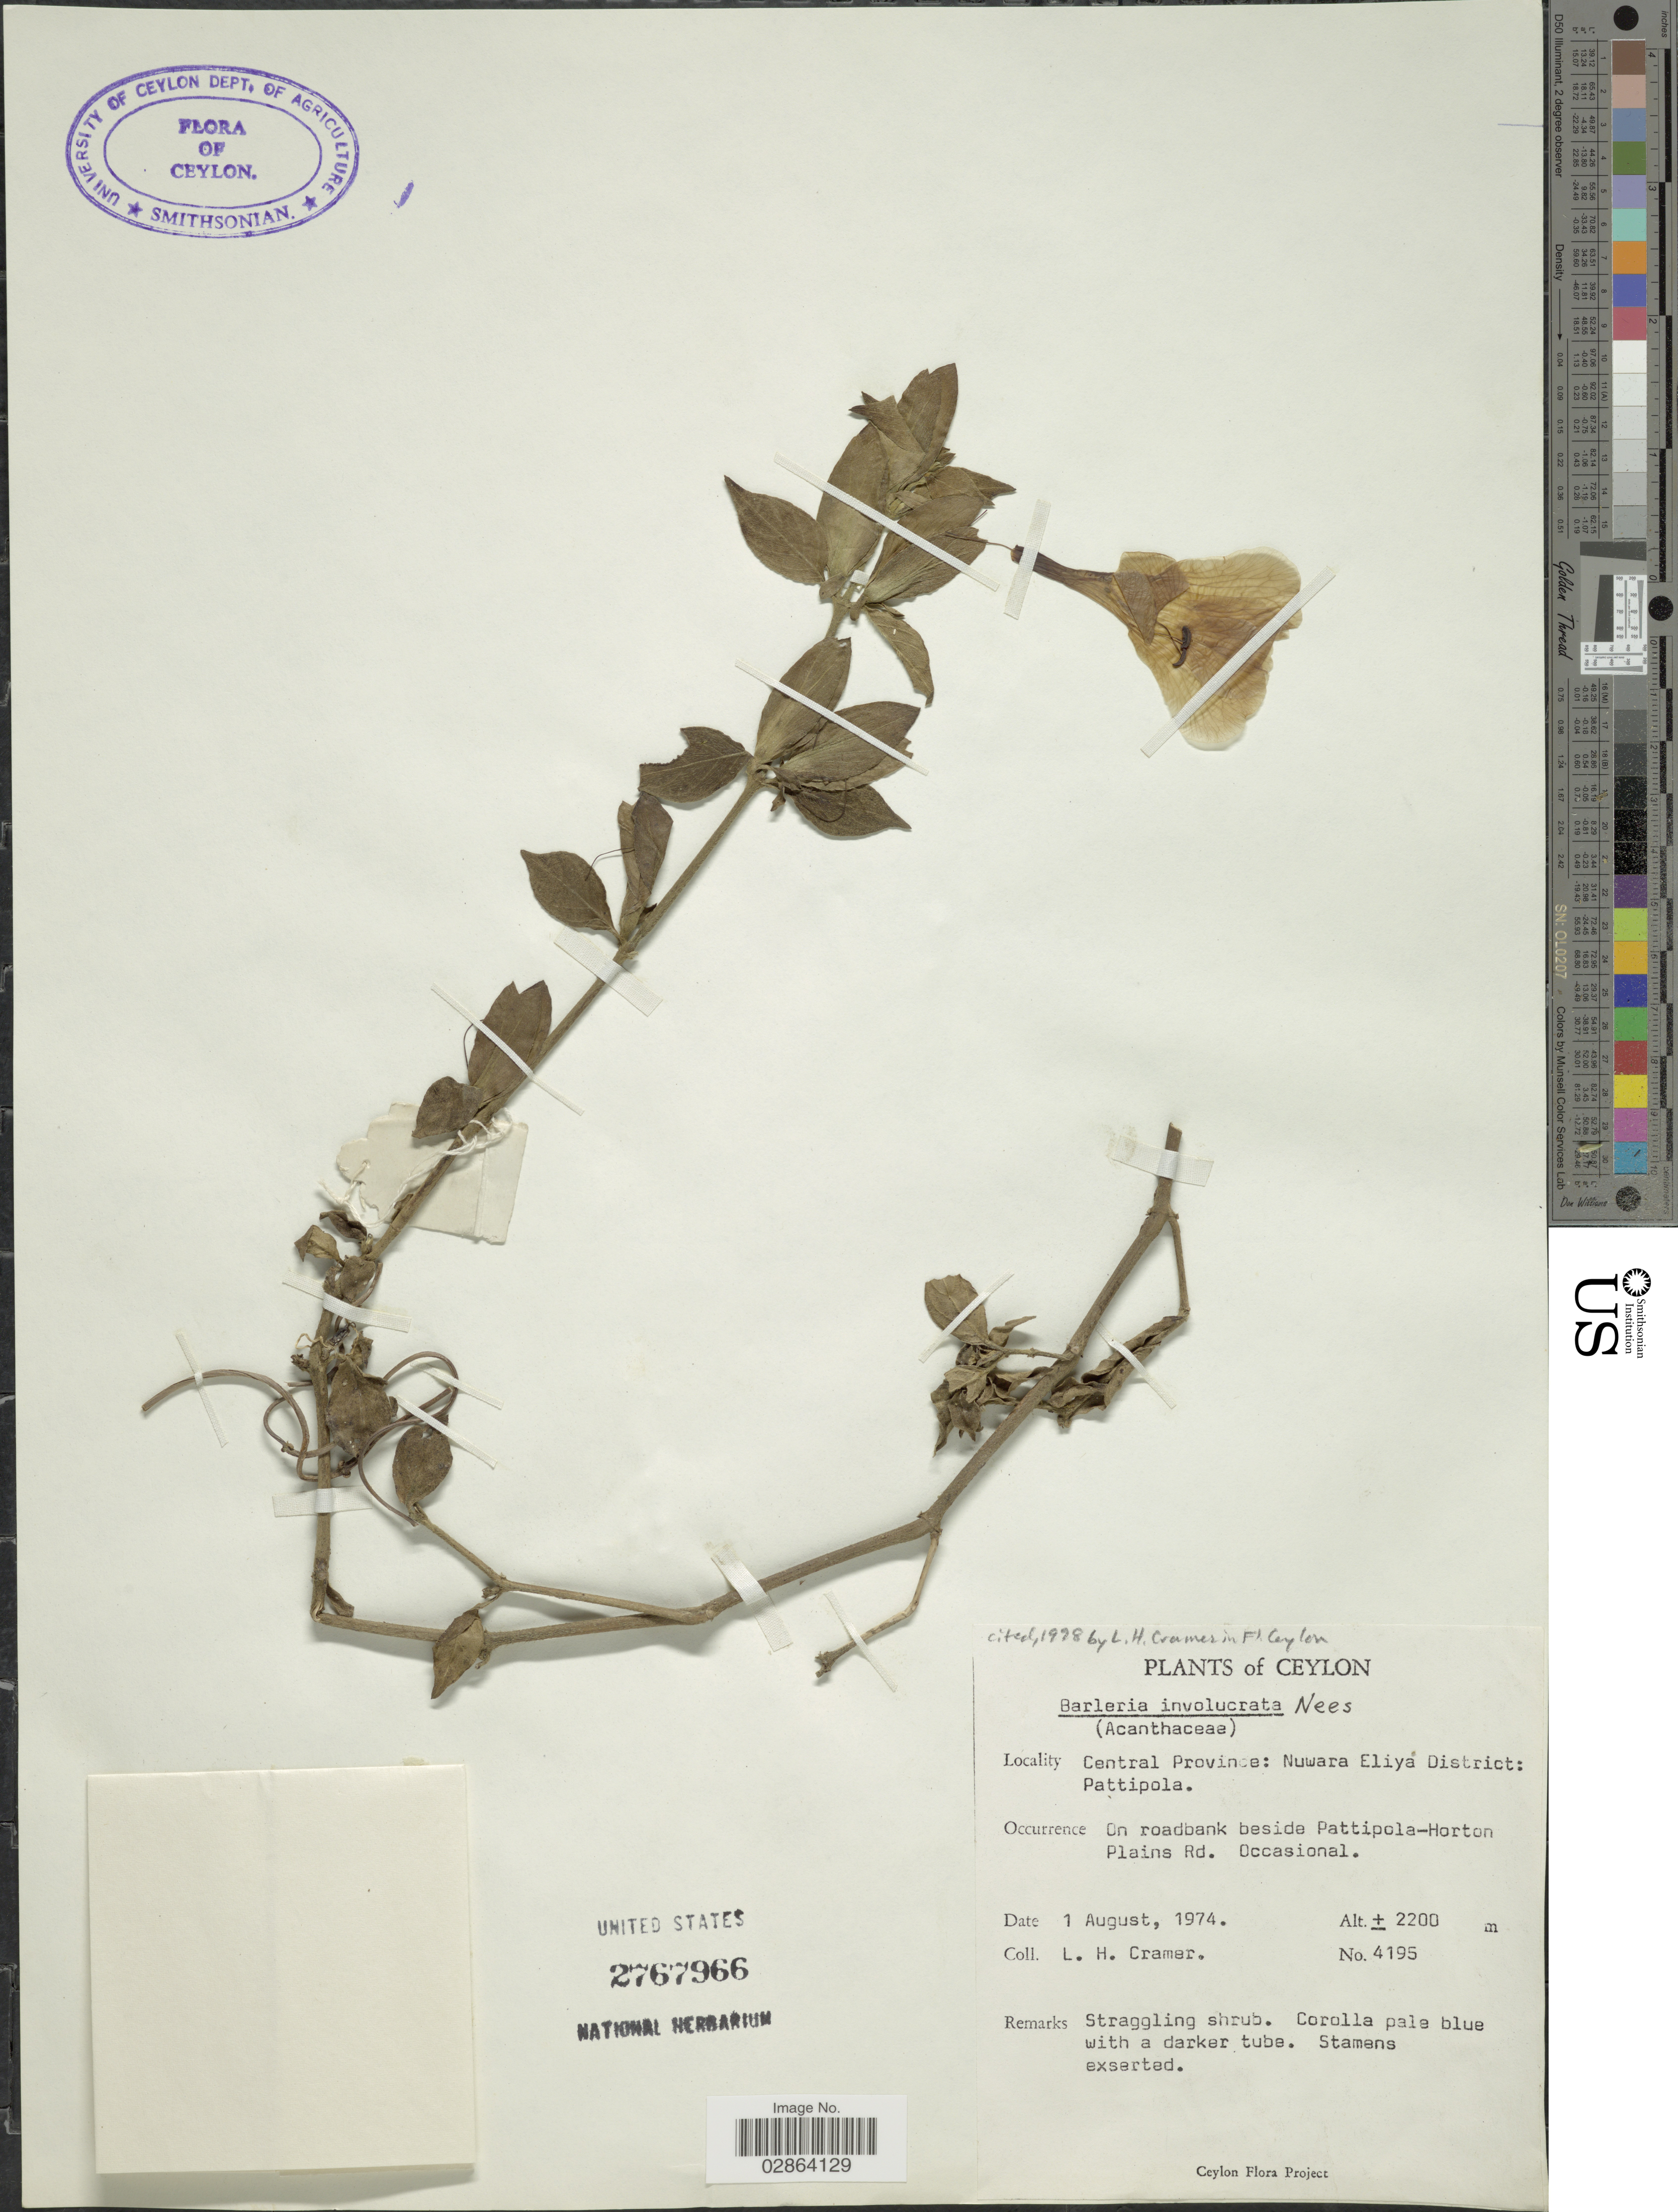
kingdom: Plantae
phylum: Tracheophyta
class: Magnoliopsida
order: Lamiales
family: Acanthaceae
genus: Barleria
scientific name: Barleria involucrata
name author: Nees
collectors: L. H. Cramer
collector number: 4195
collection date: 1974-08-01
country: Sri Lanka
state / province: Central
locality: Ceylon, Central Province: Nuwara Eliya District: Pattipola, On roadbank beside Pattipola-Horton Plains Rd.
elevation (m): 2200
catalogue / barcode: US 2767966